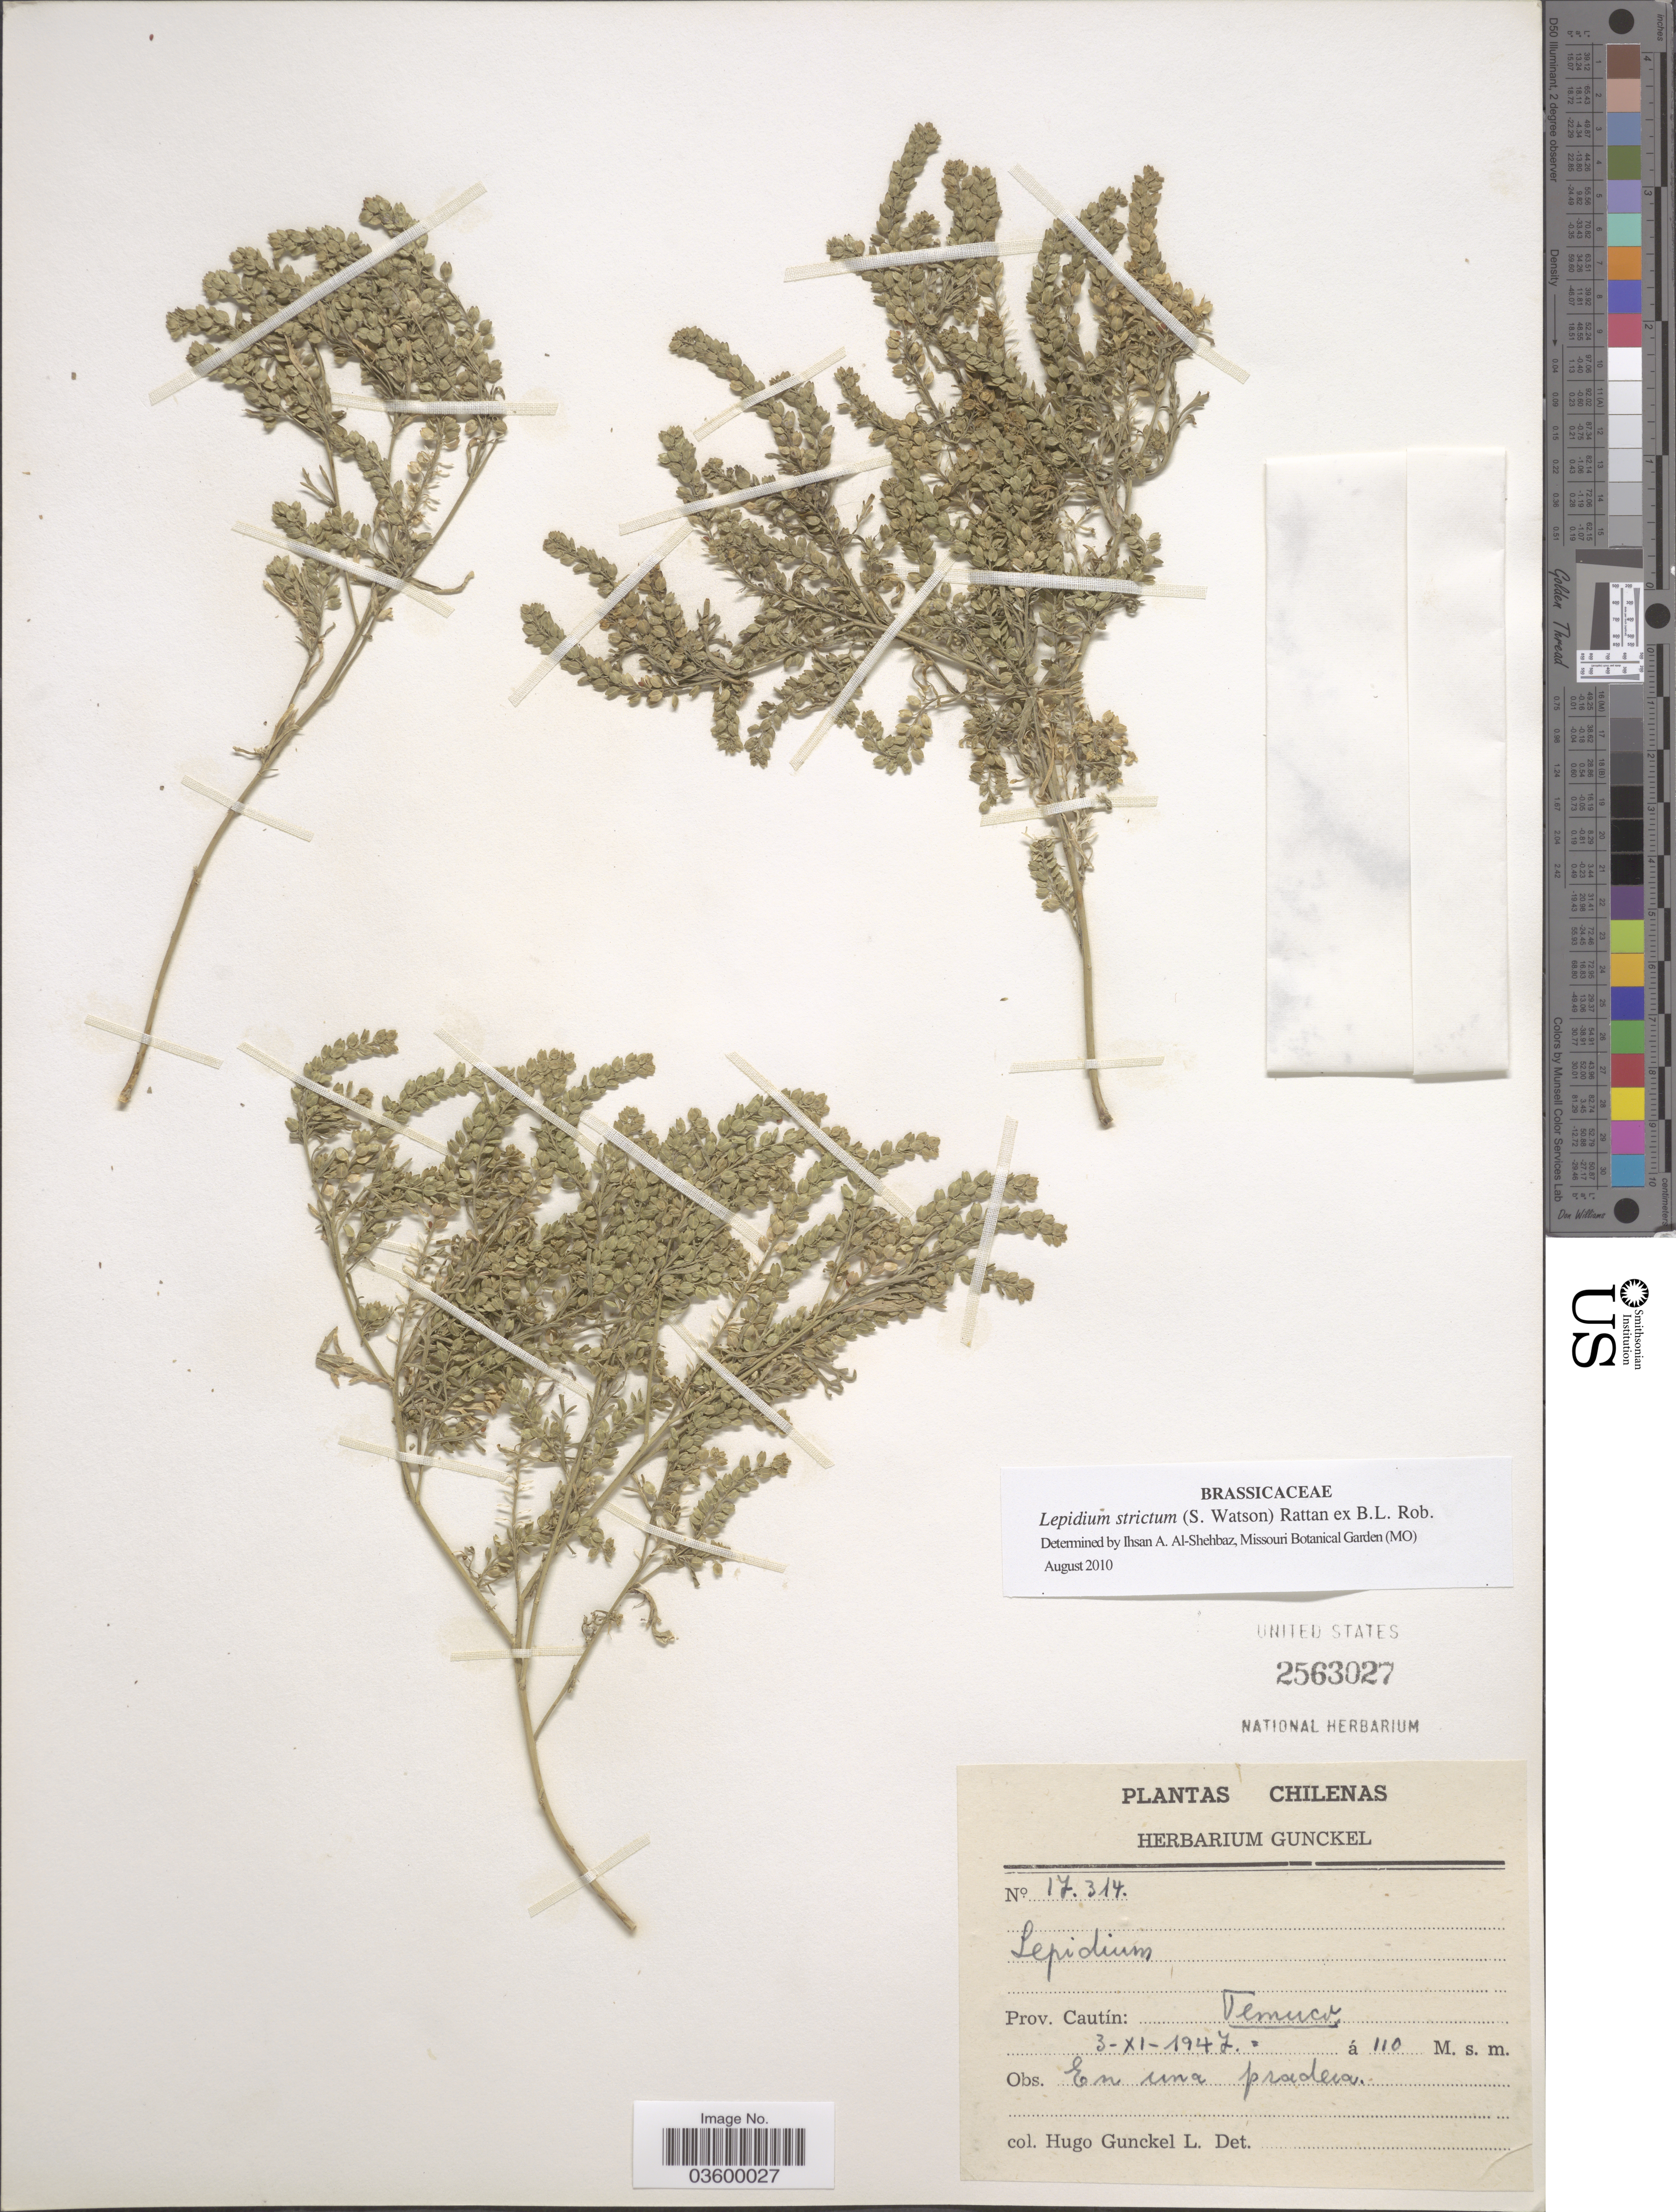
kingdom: Plantae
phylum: Tracheophyta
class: Magnoliopsida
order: Brassicales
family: Brassicaceae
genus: Lepidium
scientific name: Lepidium strictum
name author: (S. Watson) Rattan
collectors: H. Gunckel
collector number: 17314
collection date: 1947-11-03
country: Chile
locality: Prov. Cautín: Temuco.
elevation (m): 110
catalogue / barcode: US 2563027